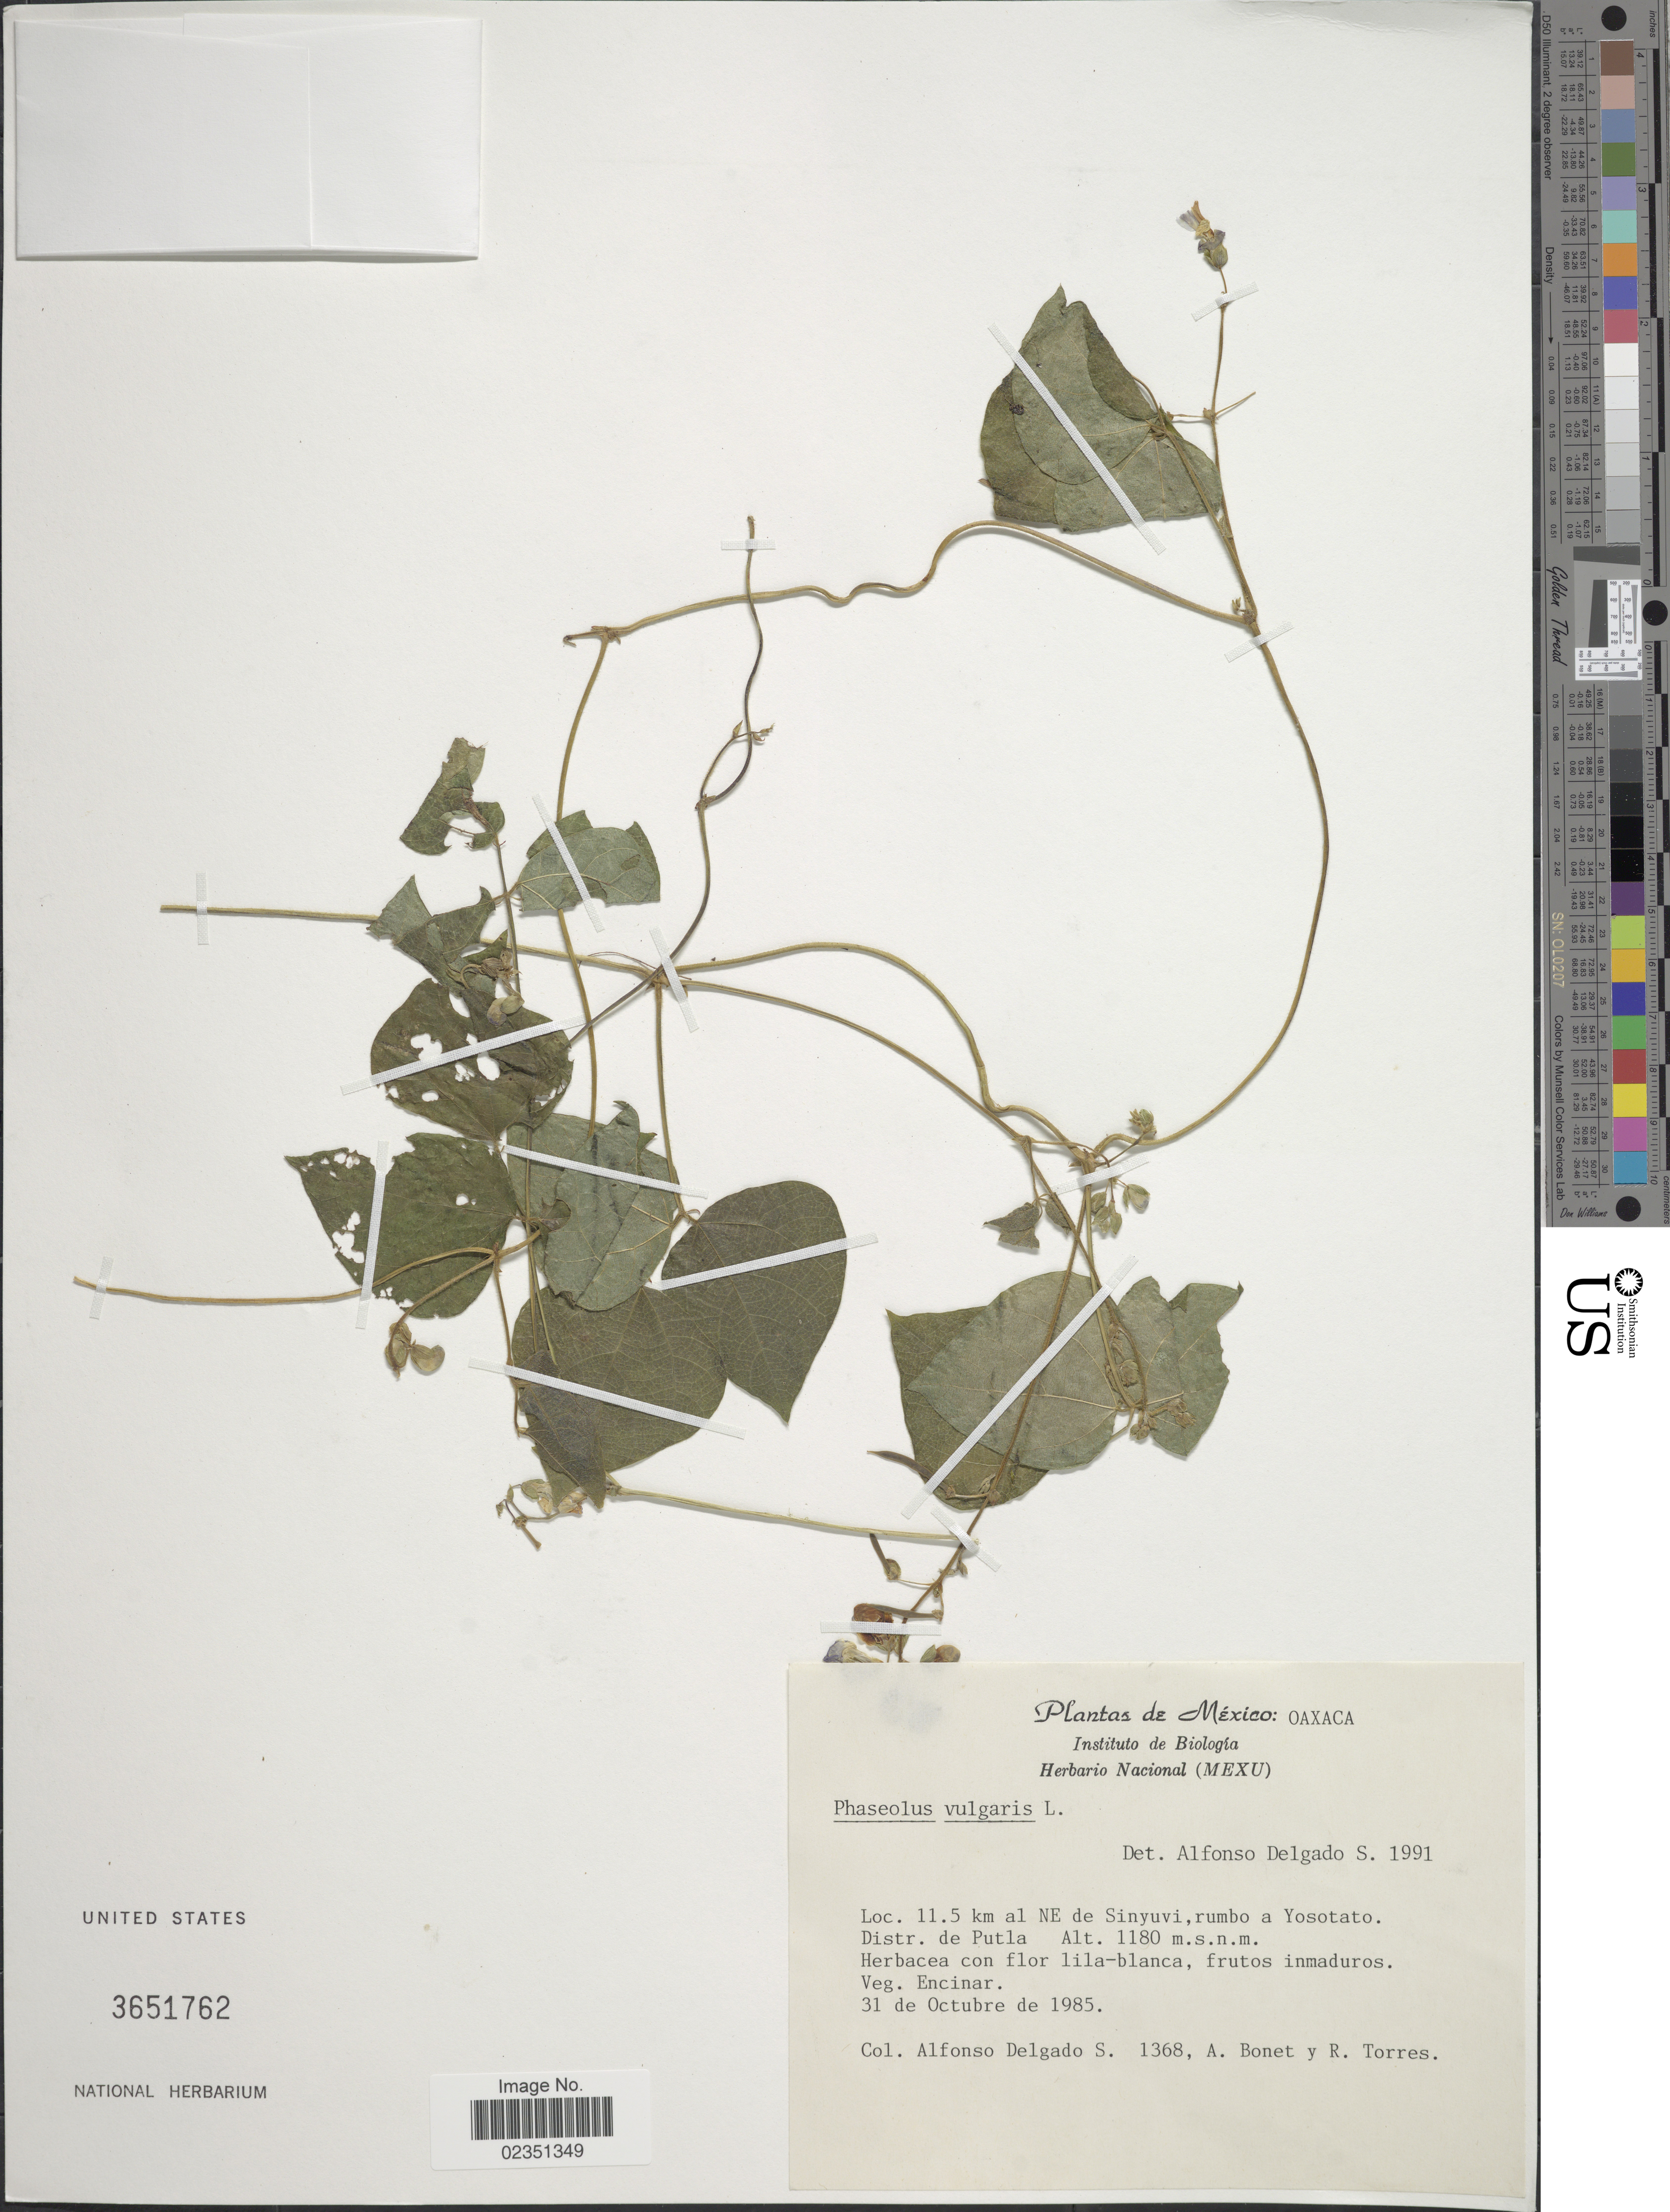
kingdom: Plantae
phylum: Tracheophyta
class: Magnoliopsida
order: Fabales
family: Fabaceae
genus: Phaseolus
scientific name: Phaseolus vulgaris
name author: L.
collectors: A. Delgado S., A. Bonet & R. Torres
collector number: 1368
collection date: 1985-10-31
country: Mexico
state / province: Oaxaca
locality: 11.5 km al NE de Sinyuvi, rumbo a Yosotato. Distr. de Putla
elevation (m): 1180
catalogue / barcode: US 3651762